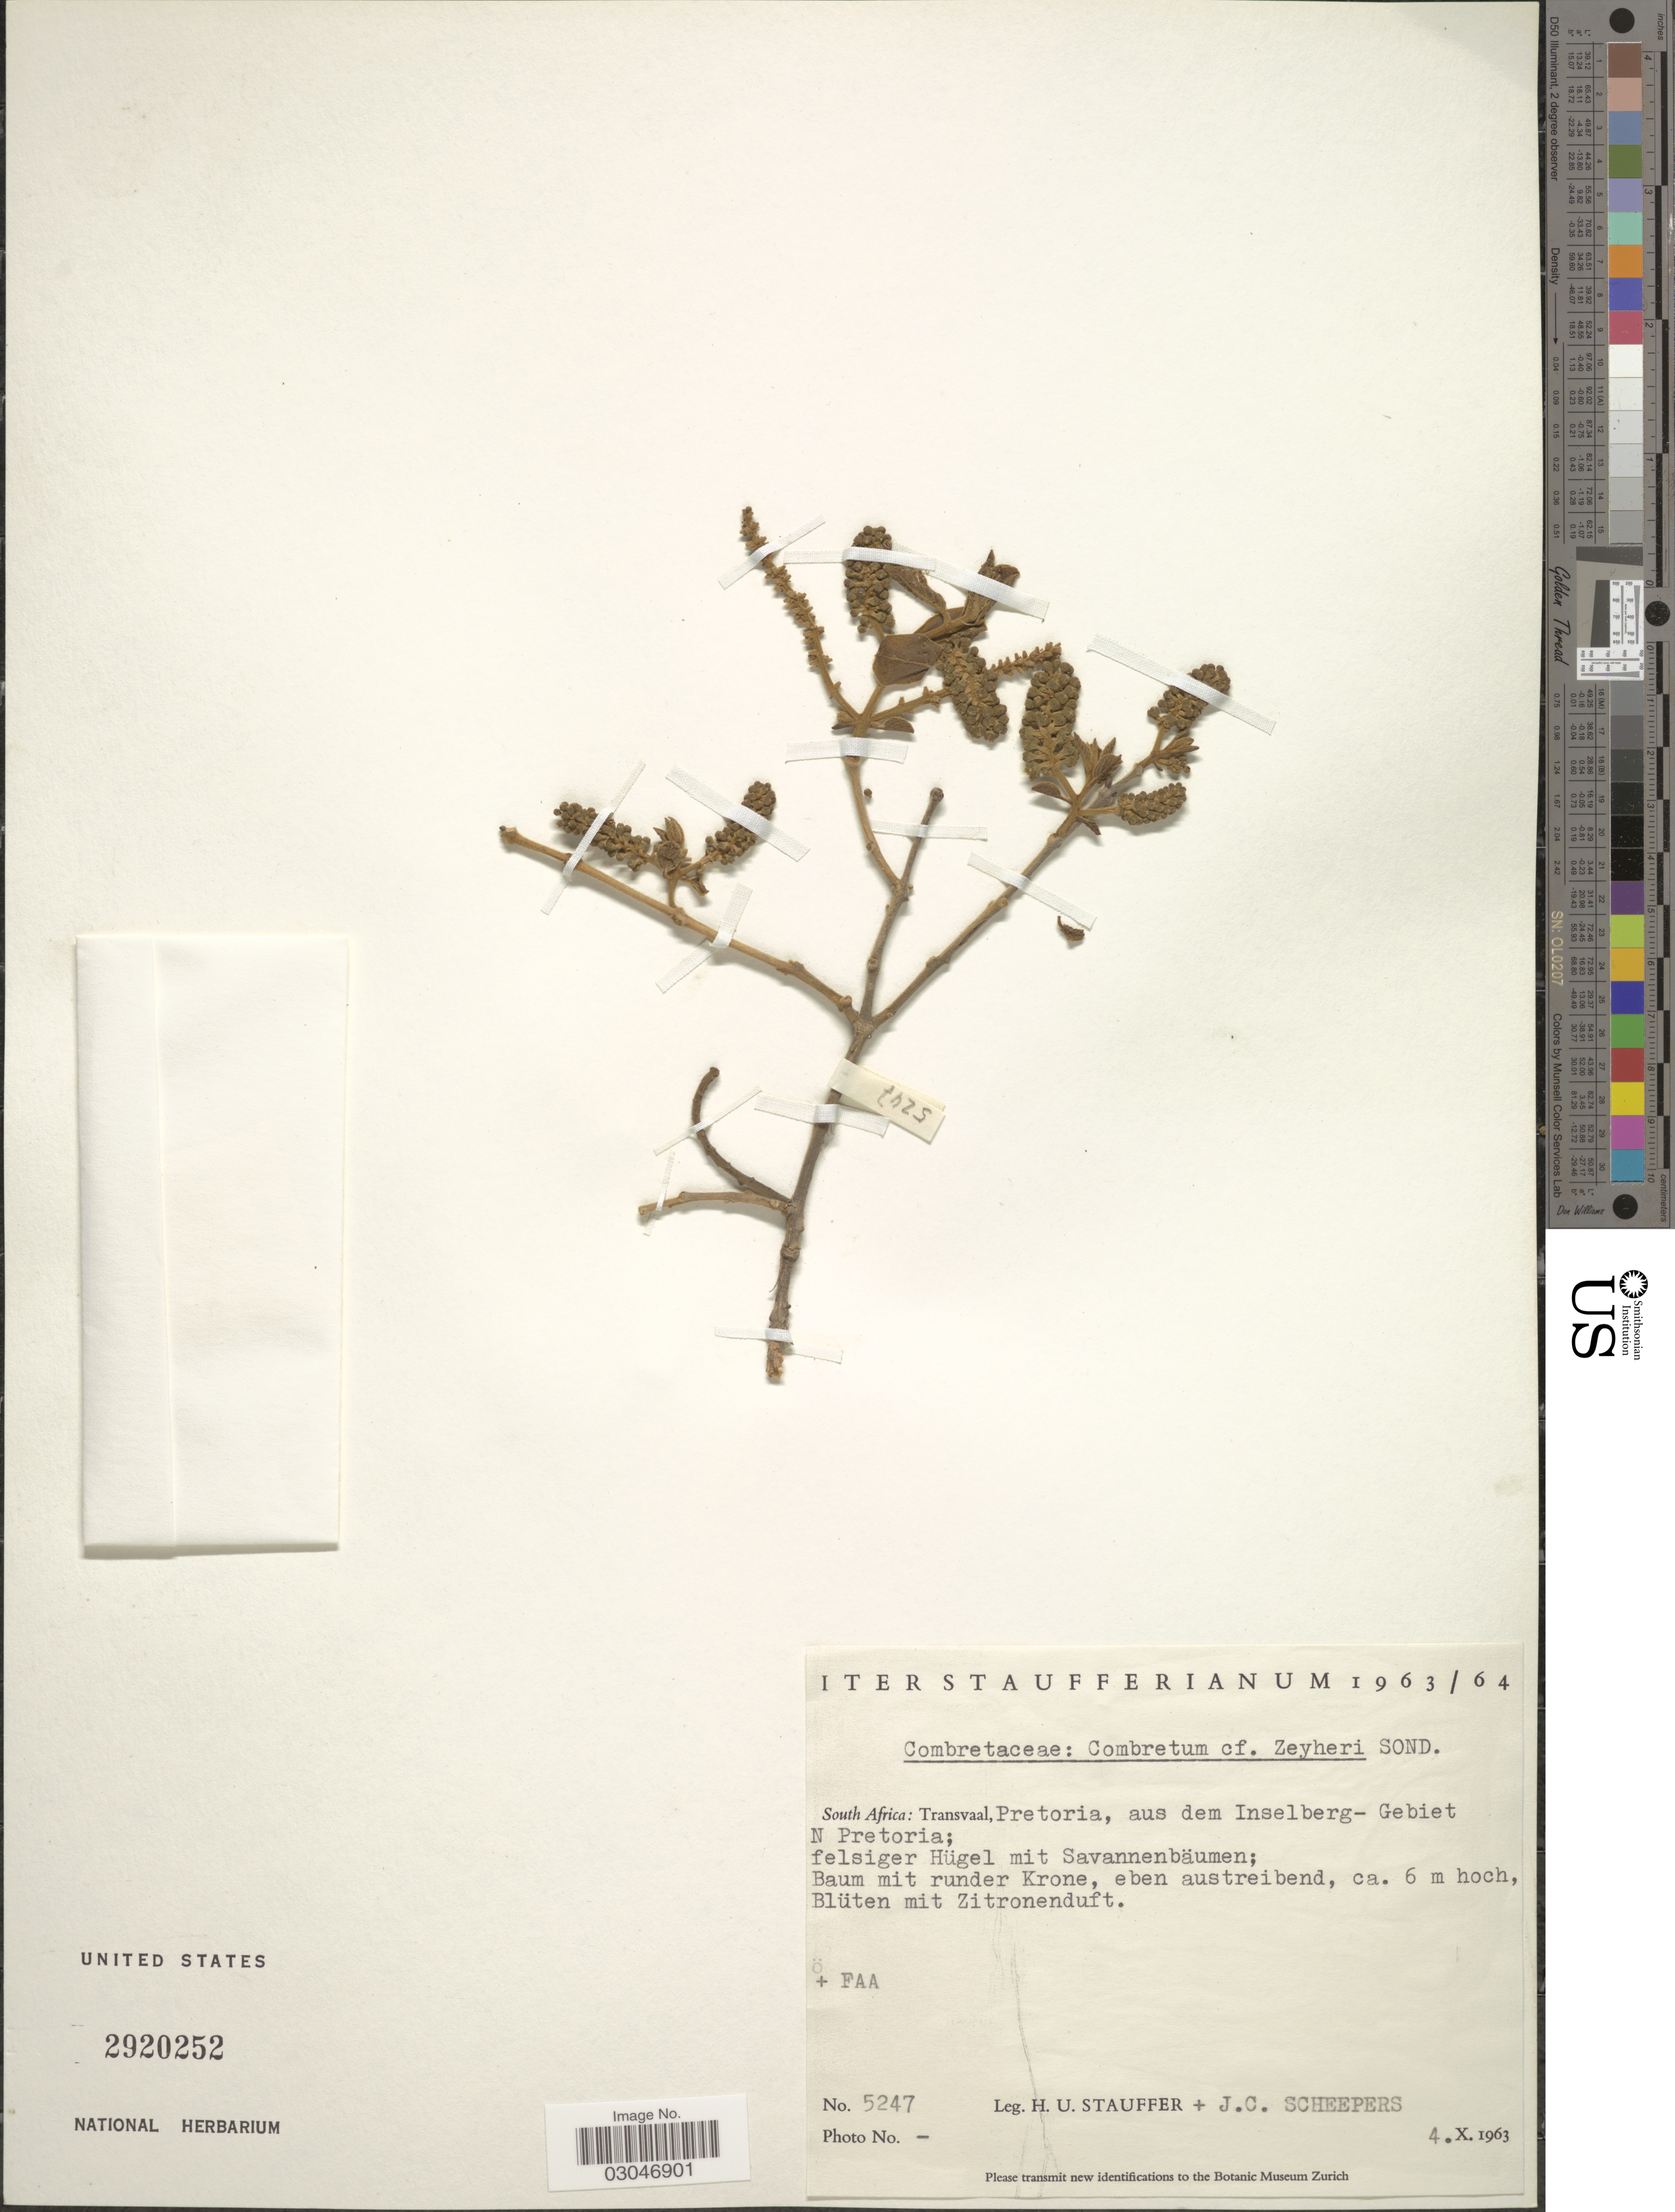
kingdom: Plantae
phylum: Tracheophyta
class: Magnoliopsida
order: Myrtales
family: Combretaceae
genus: Combretum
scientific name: Combretum zeyheri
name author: Sond.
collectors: H. U. Stauffer & J. Scheepers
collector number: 5247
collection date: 1963-10-04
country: South Africa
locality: Transvaal, Pretoria, aus dem Inselberg - Gebiet N Pretoria.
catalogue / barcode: US 2920252